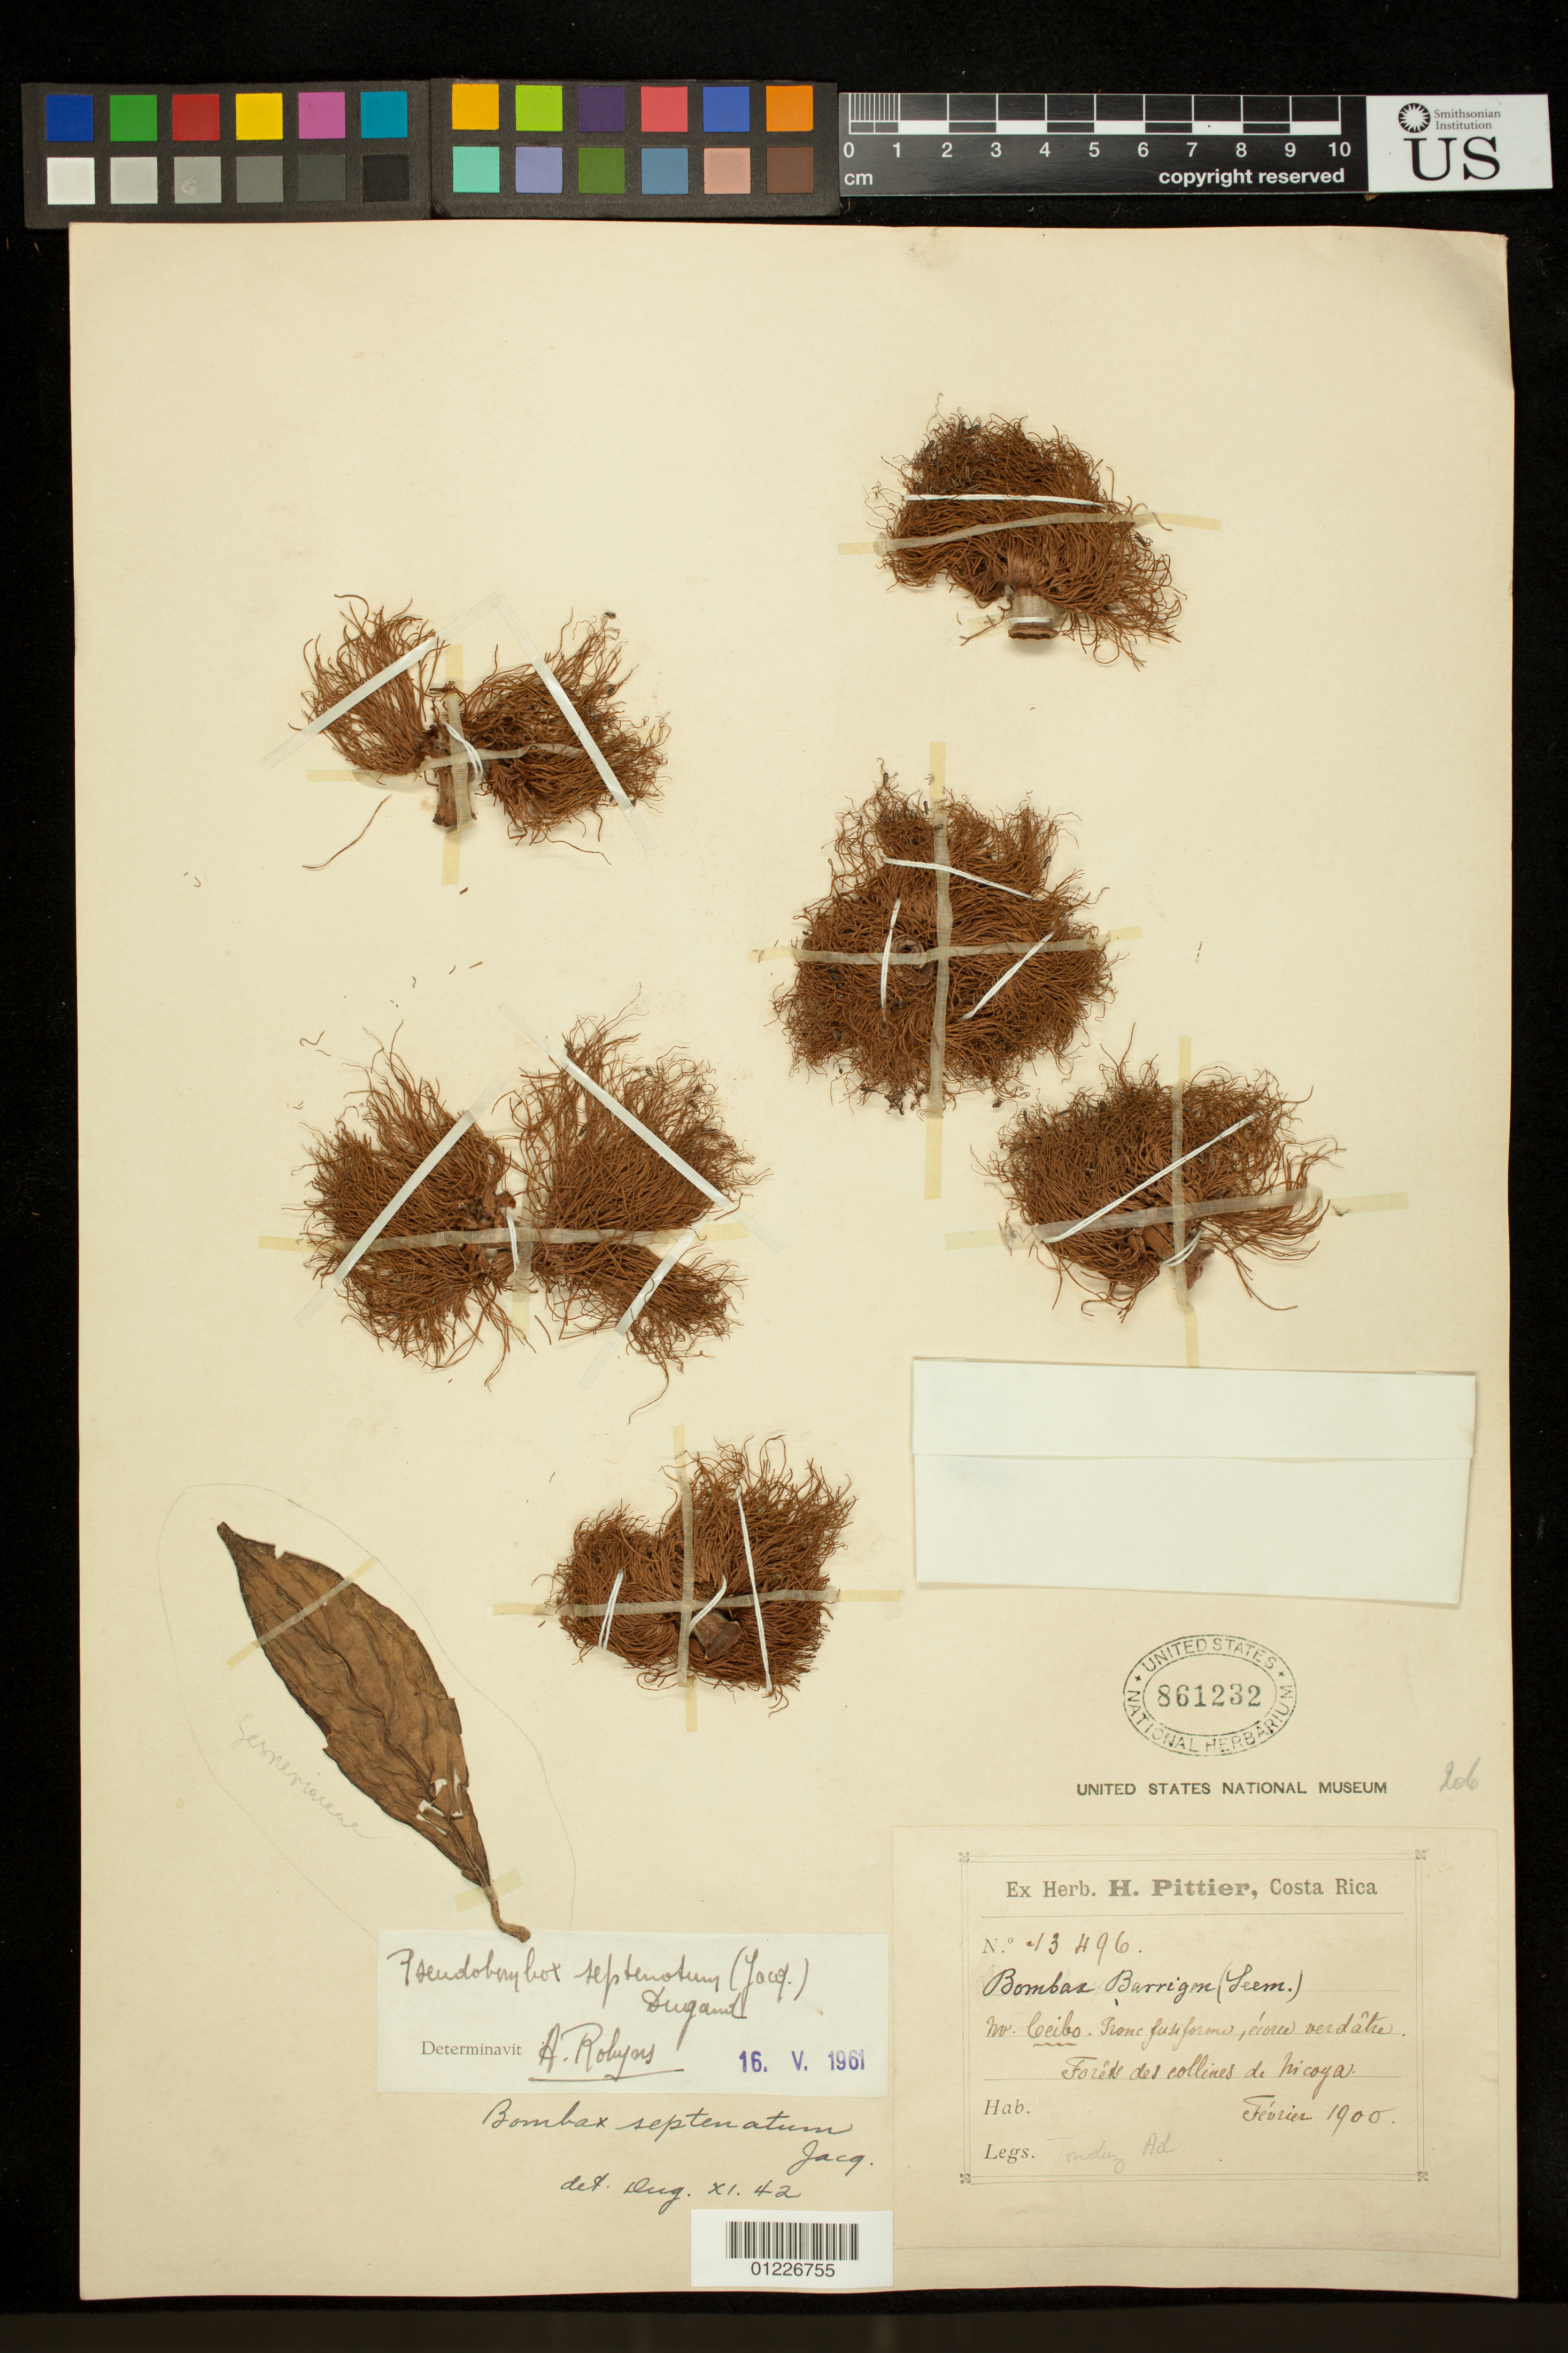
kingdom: Plantae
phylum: Tracheophyta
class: Magnoliopsida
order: Malvales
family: Malvaceae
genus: Pseudobombax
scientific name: Pseudobombax septenatum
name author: (Jacq.) Dugand G.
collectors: H. F. Pittier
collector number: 13496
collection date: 1900-02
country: Costa Rica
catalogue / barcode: US 861232